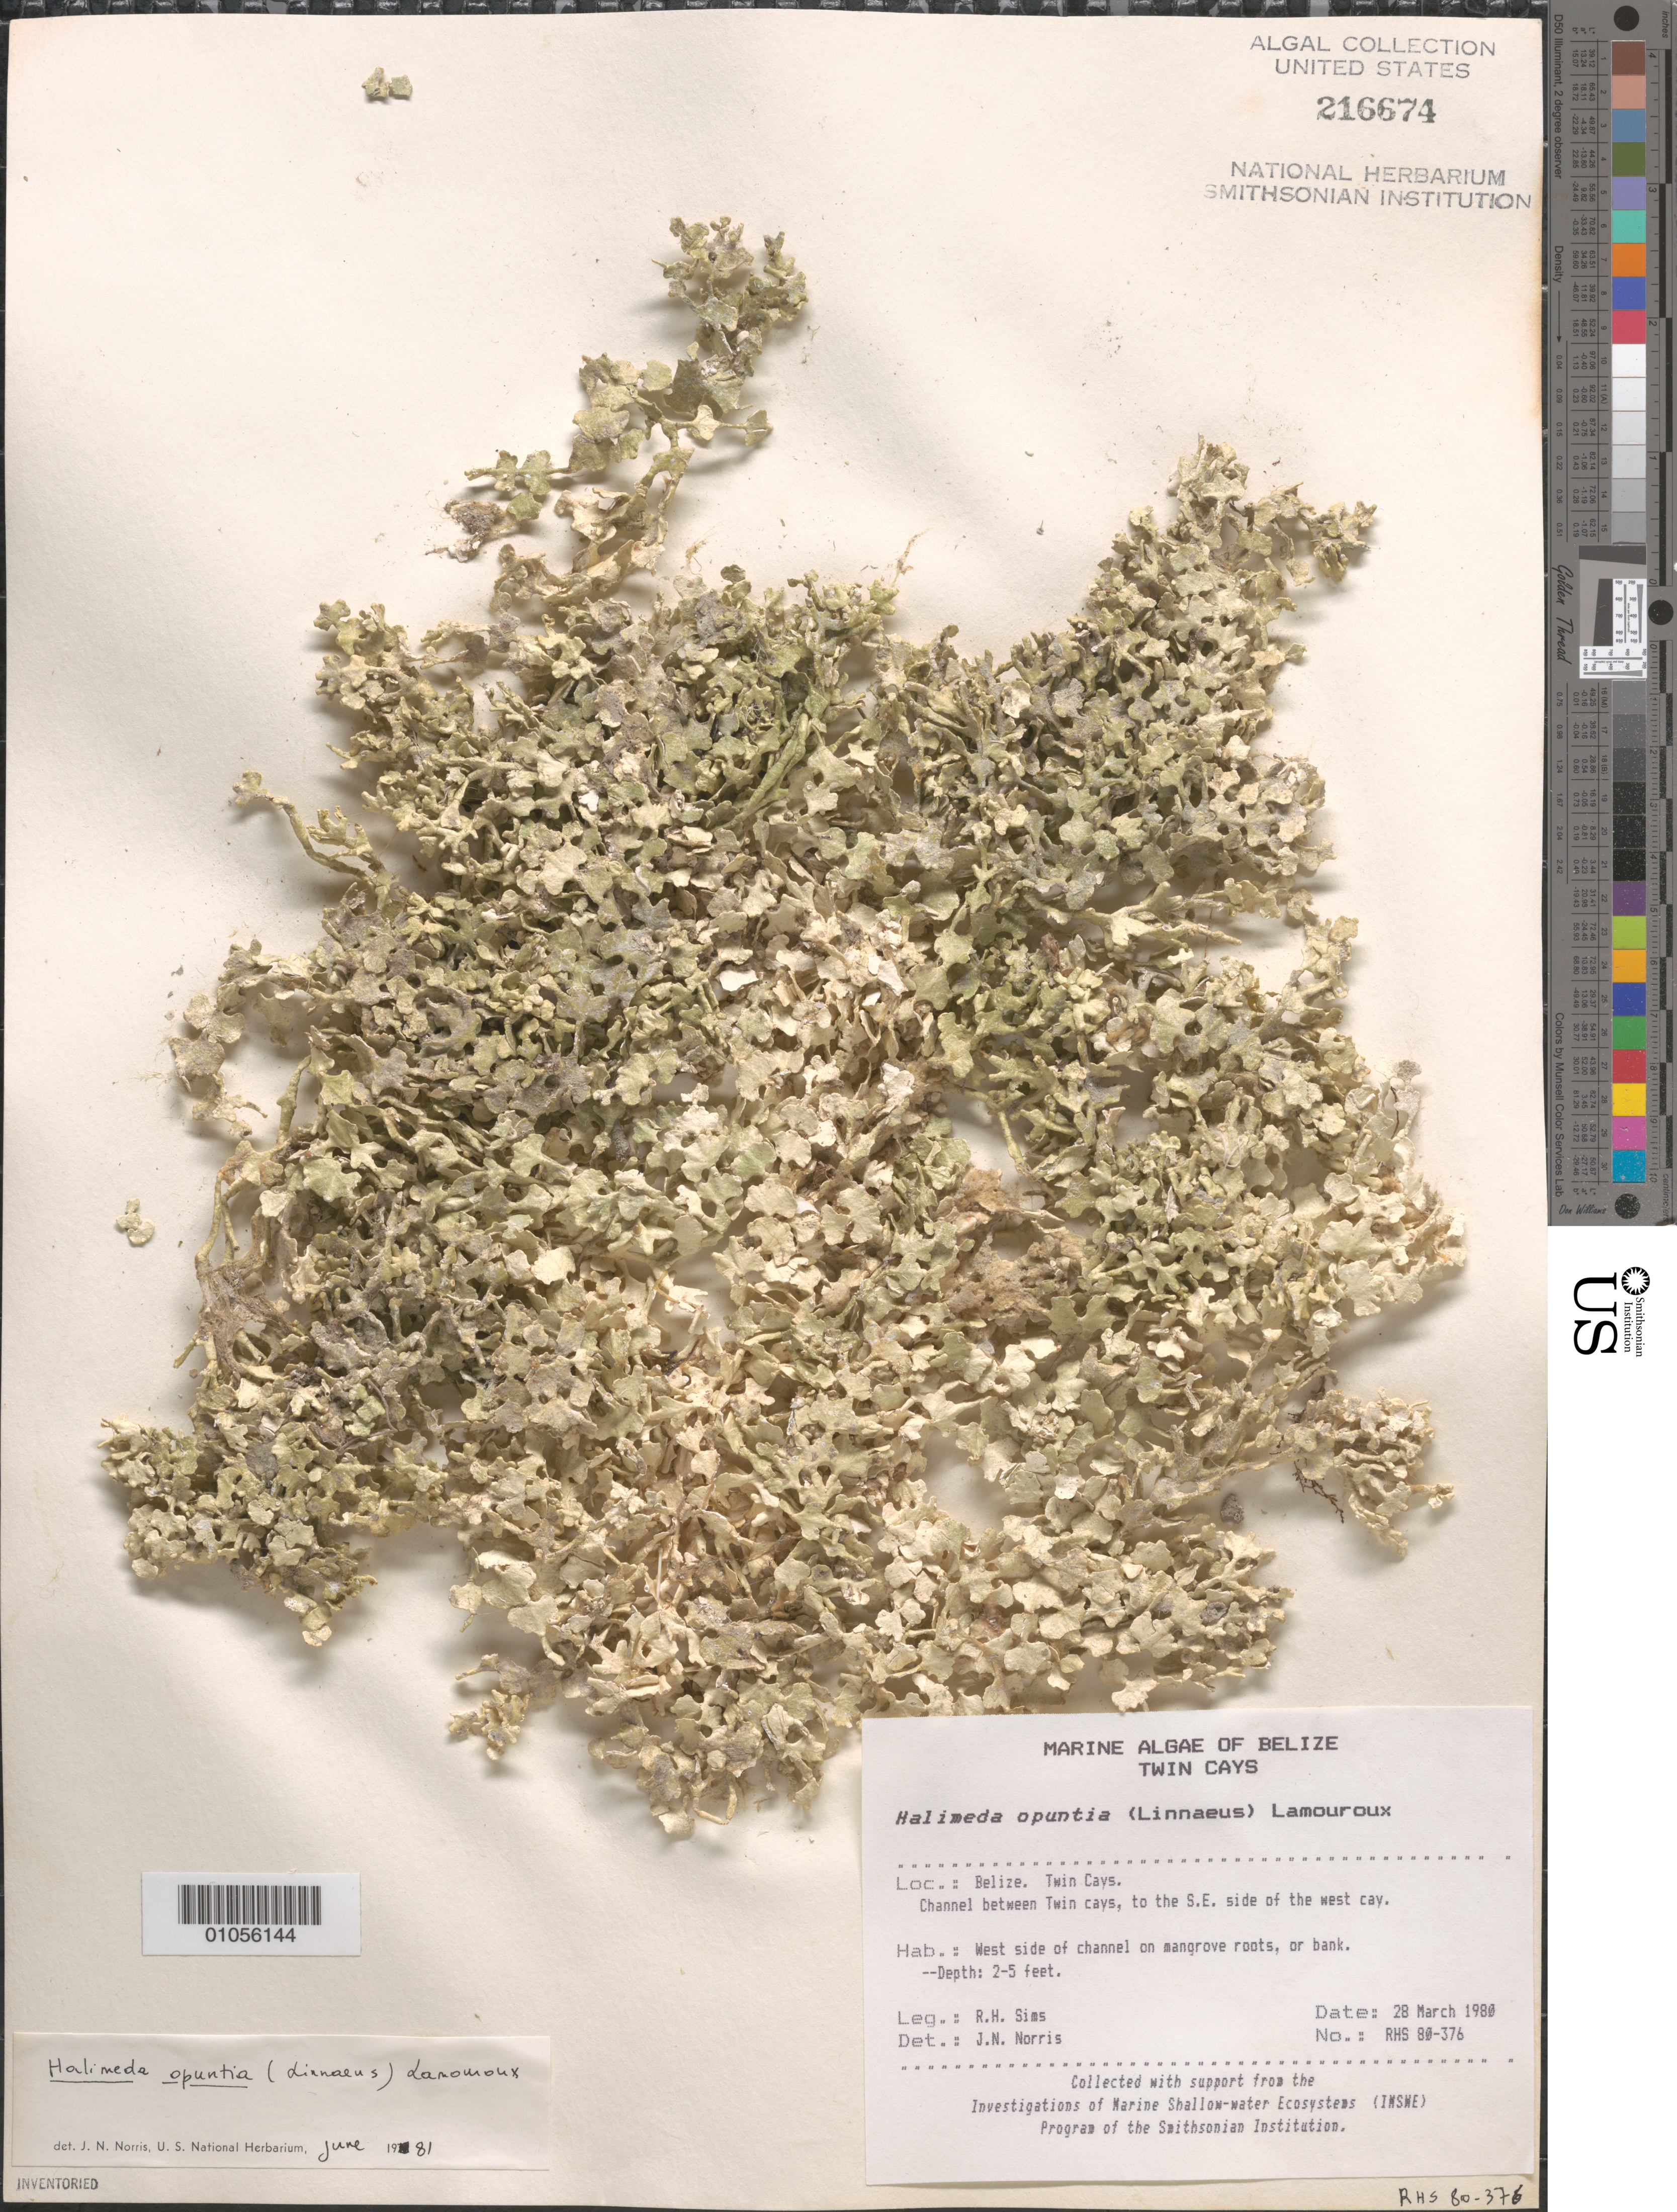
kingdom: Plantae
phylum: Chlorophyta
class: Ulvophyceae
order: Bryopsidales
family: Halimedaceae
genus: Halimeda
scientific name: Halimeda opuntia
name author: (L.) J.V.Lamouroux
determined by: Norris, James N.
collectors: R. H. Sims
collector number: RHS 80-376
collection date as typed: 28 Mar 1980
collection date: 1980-03-28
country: Belize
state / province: Stann Creek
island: West Cay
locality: Channel between Twin Cays, to southeast side of West Cay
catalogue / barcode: US 216674